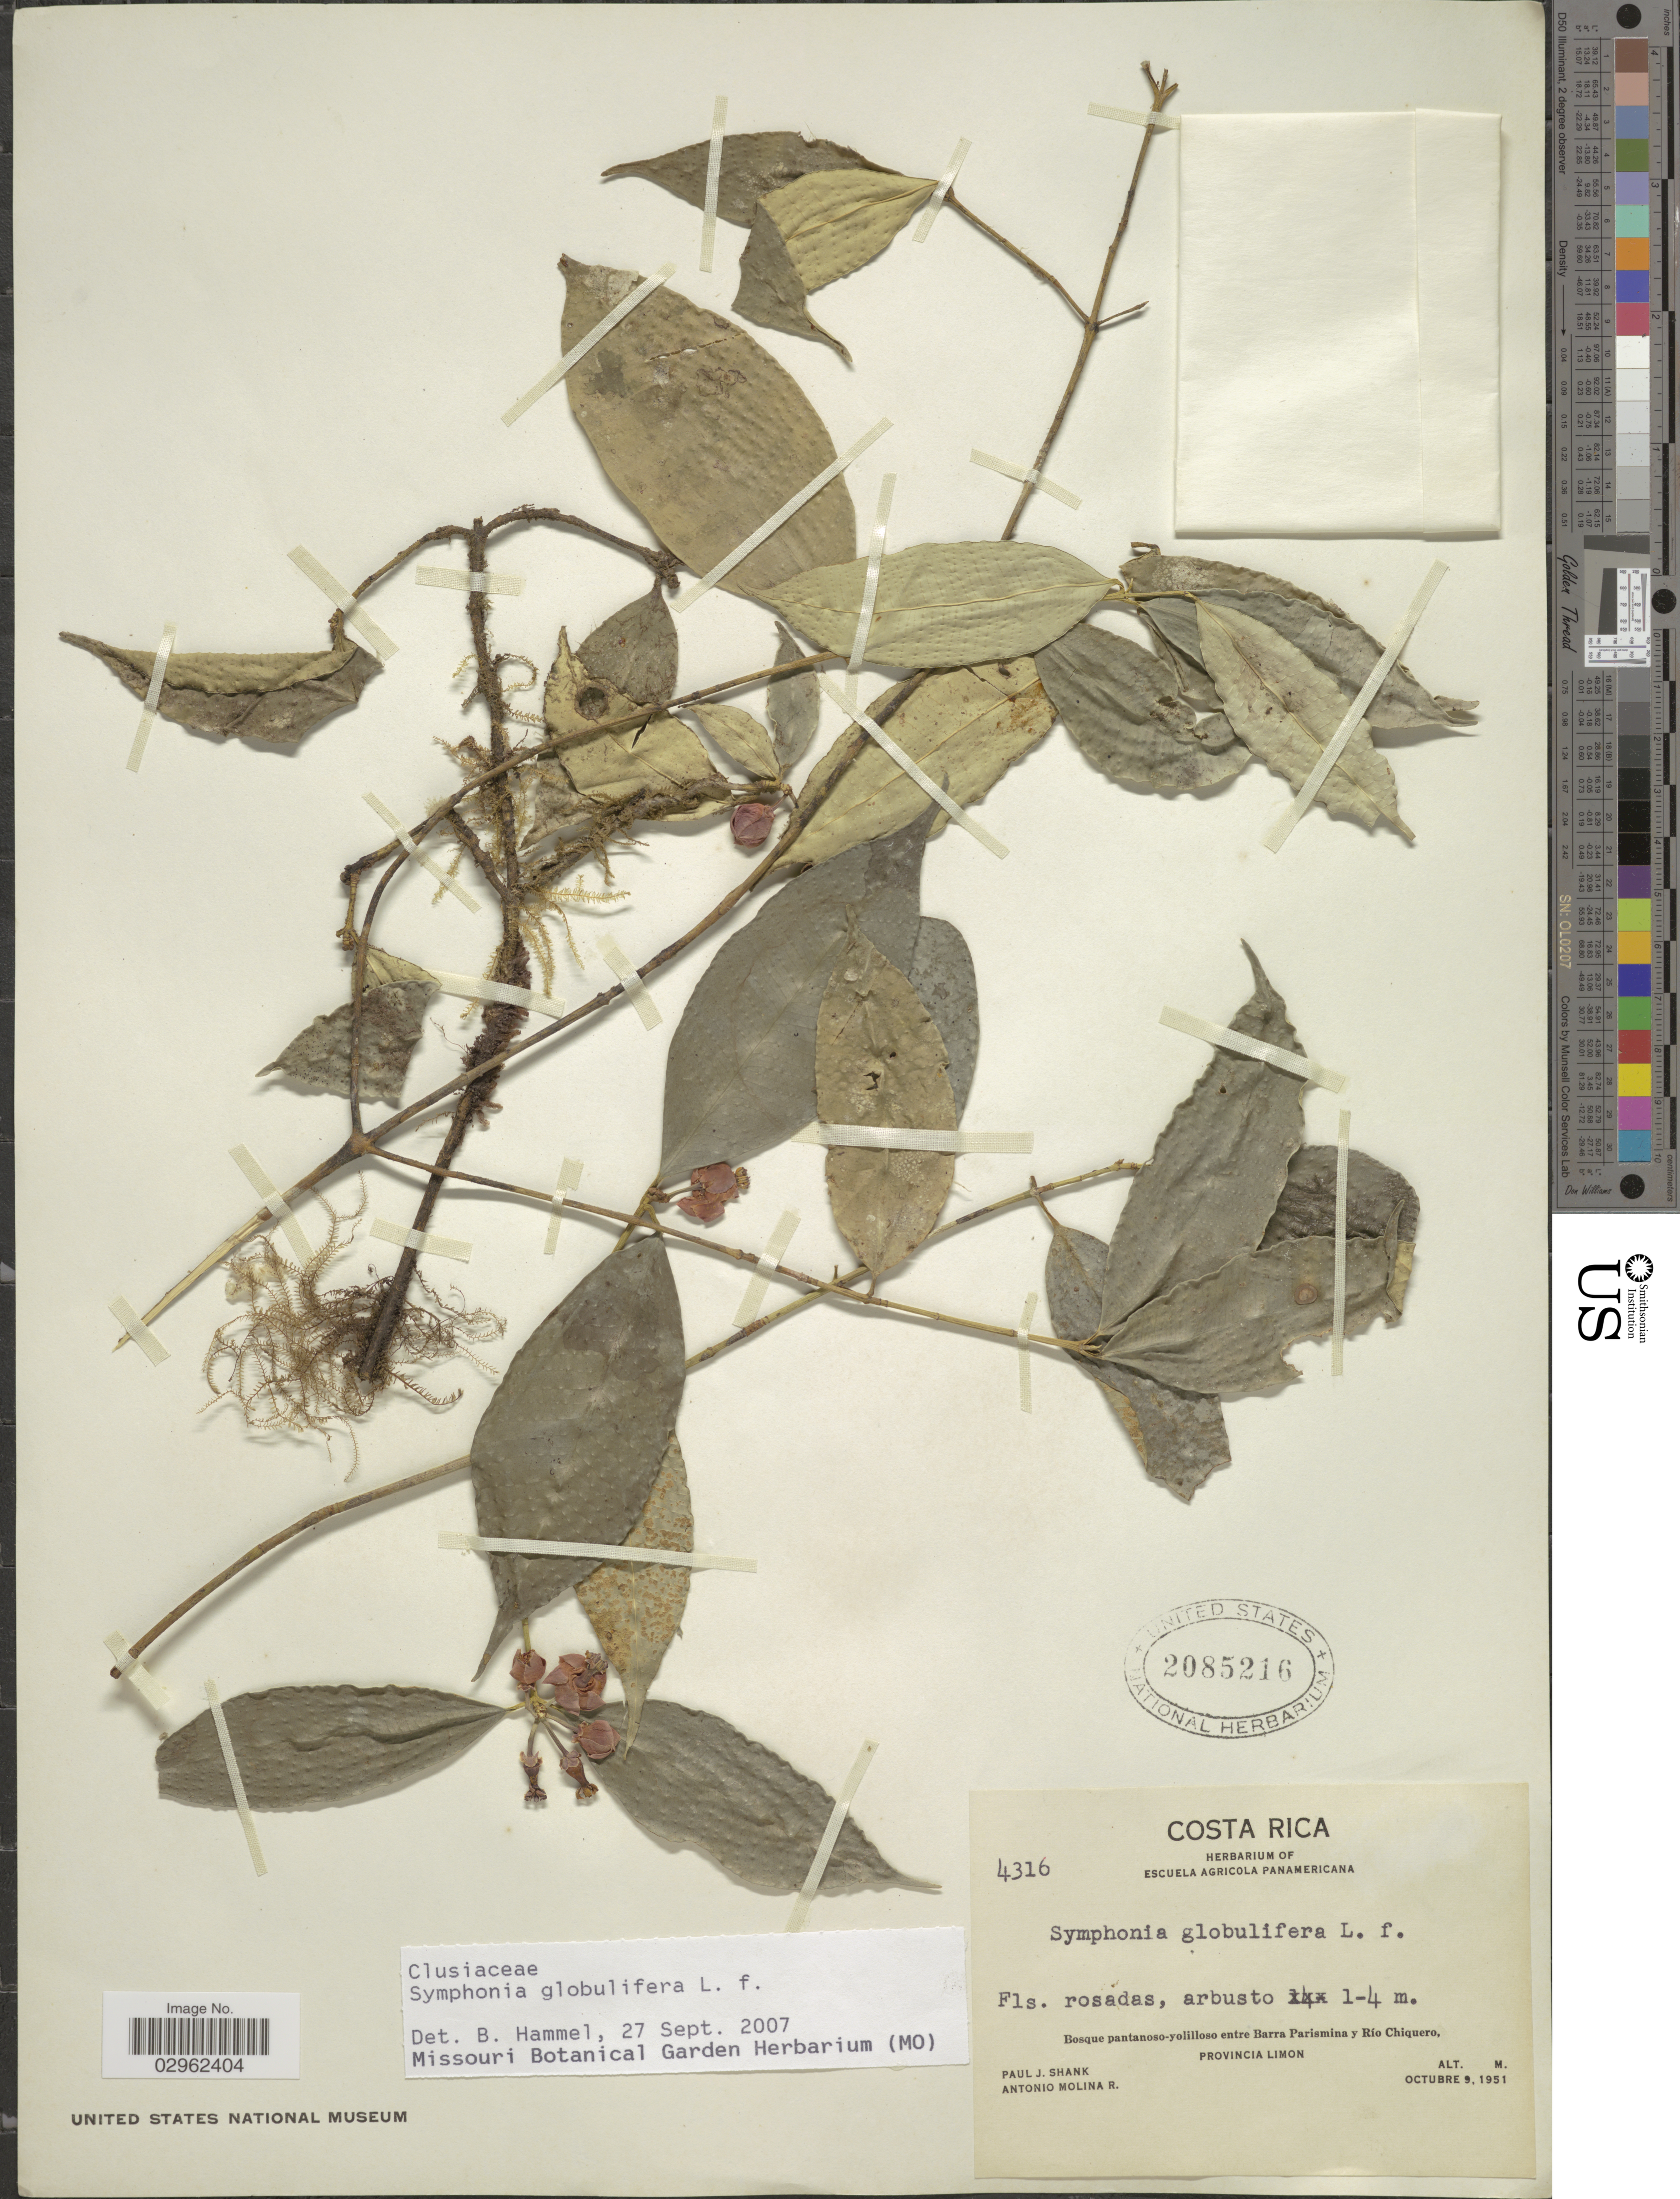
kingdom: Plantae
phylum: Tracheophyta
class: Magnoliopsida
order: Malpighiales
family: Clusiaceae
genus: Symphonia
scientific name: Symphonia globulifera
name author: L. f.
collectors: P. J. Shank & A. Molina R.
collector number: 4316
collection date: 1951-10-09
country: Costa Rica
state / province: Limón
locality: Bosque pantanoso-yolilloso entre Barra Parismina y Río Chiquero, Provincia Limon.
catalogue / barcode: US 2085216